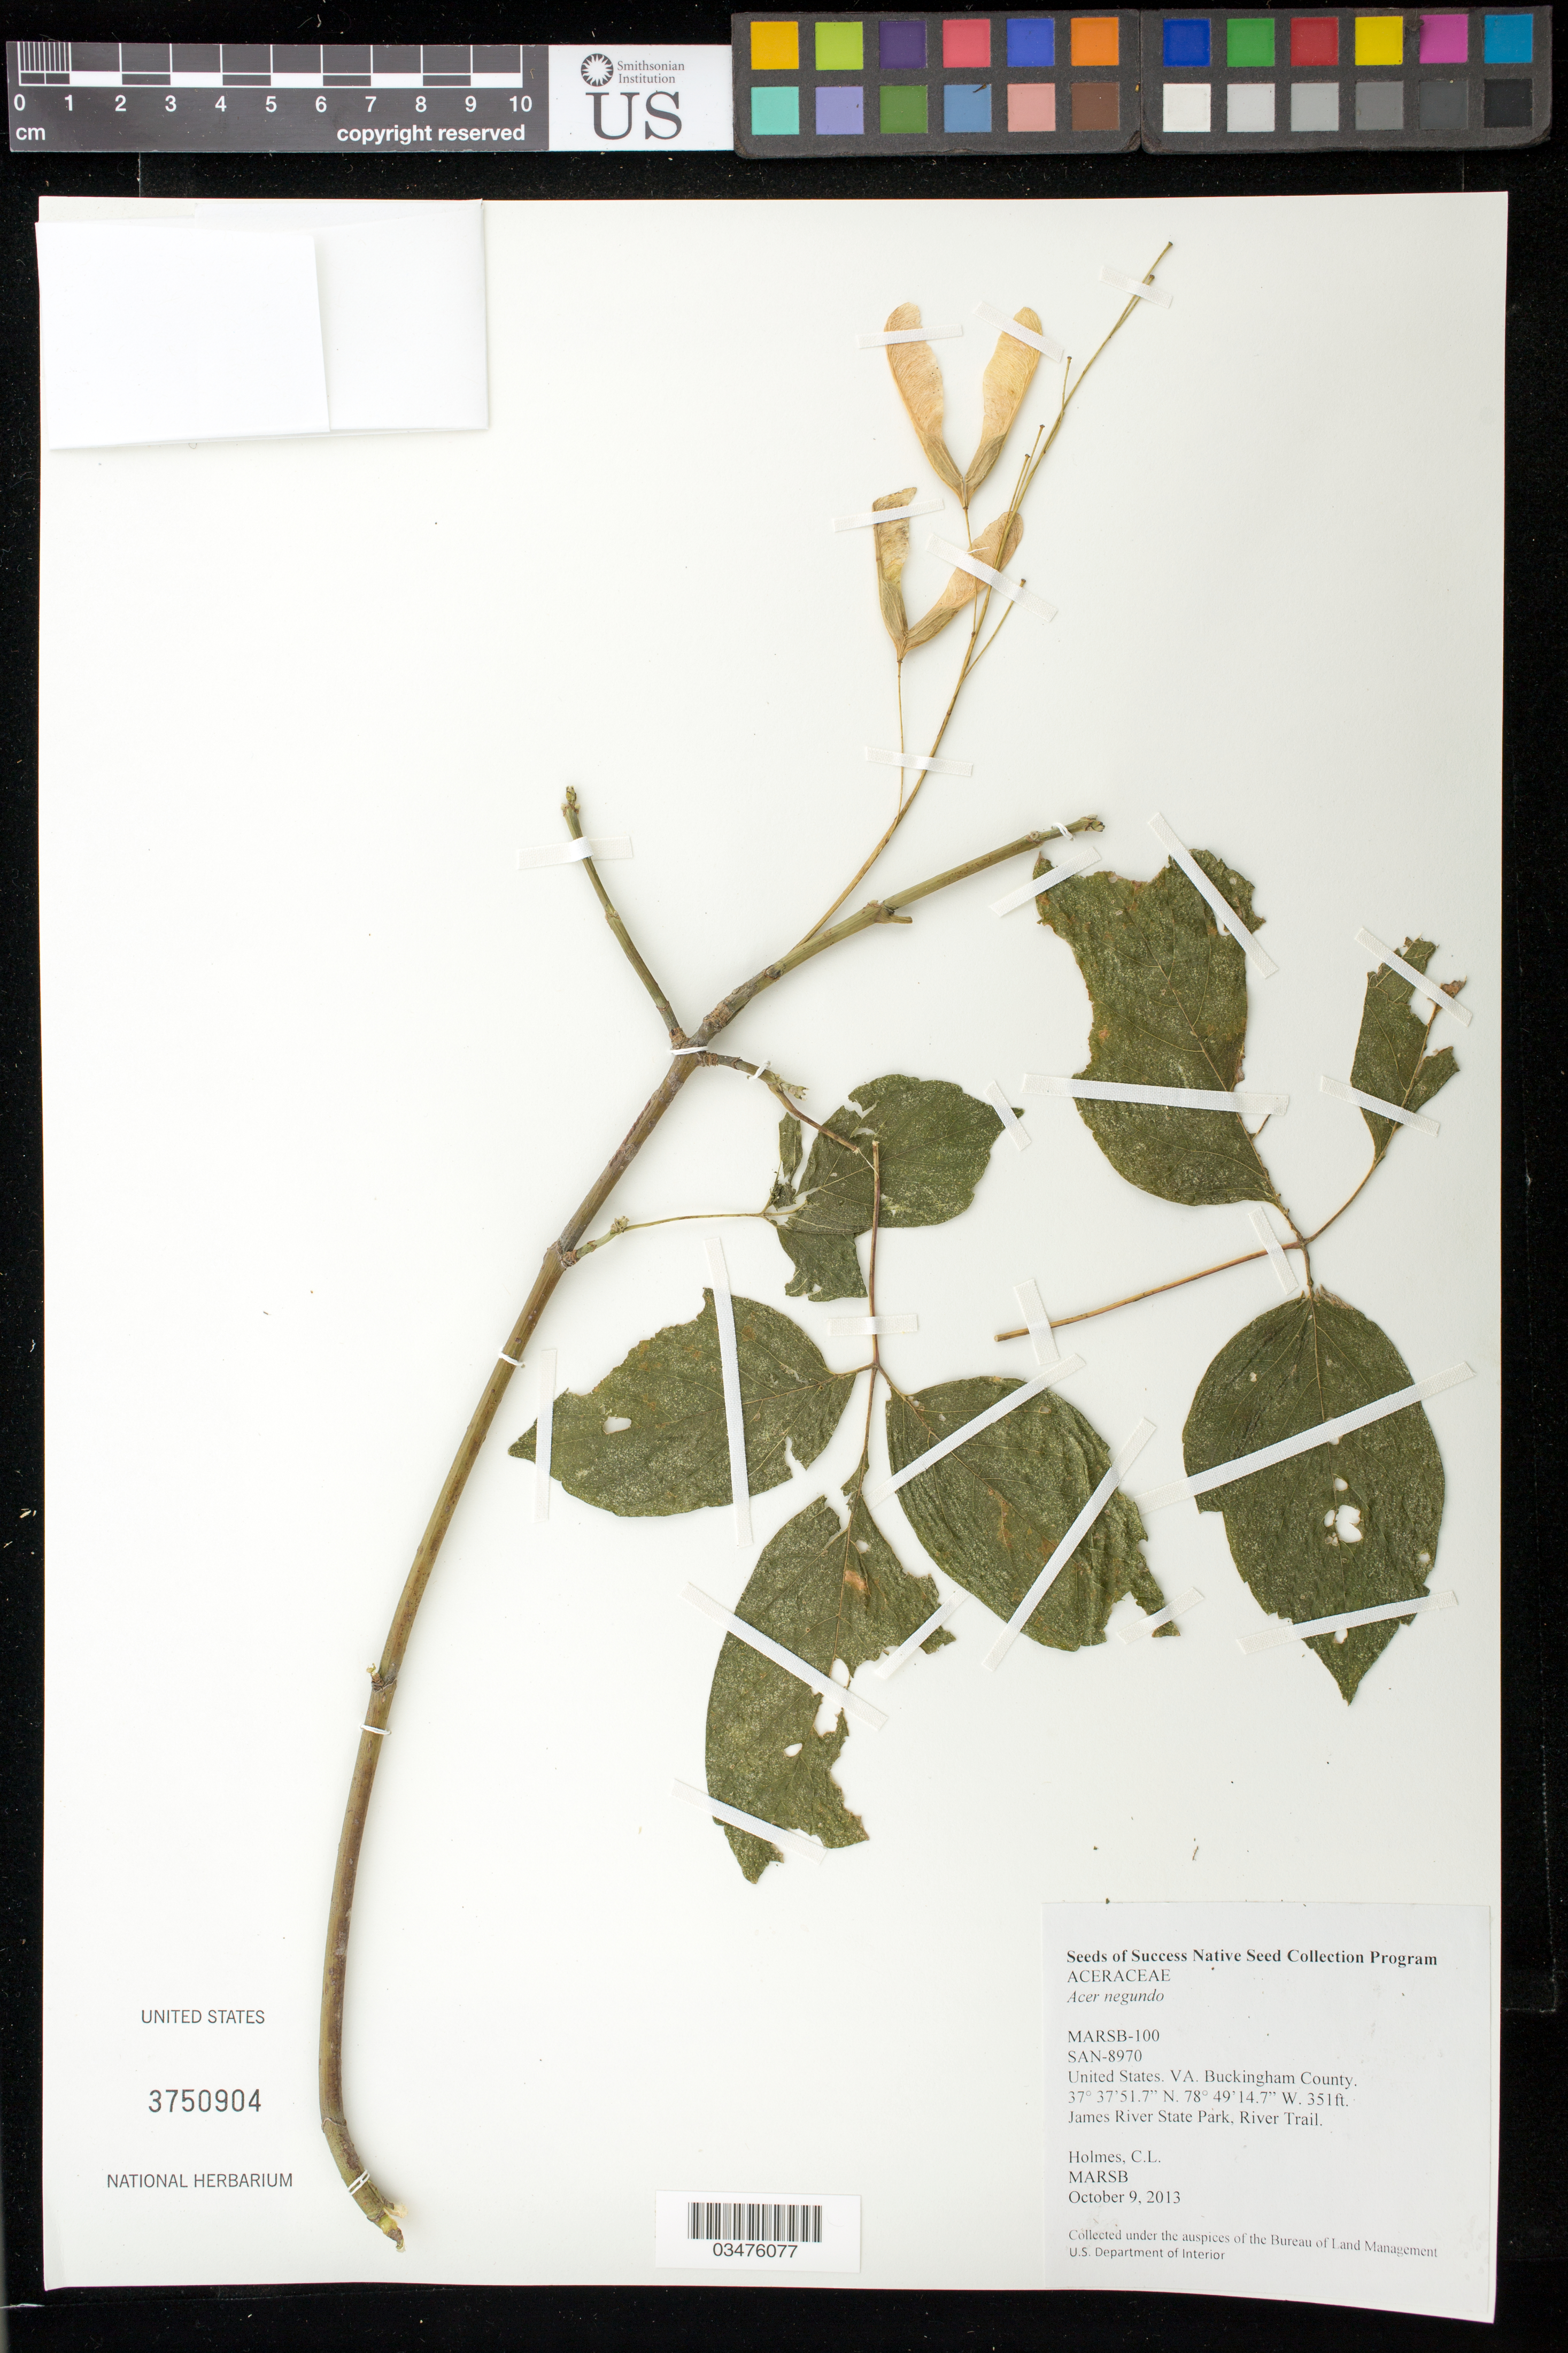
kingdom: Plantae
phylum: Tracheophyta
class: Magnoliopsida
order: Sapindales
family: Sapindaceae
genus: Acer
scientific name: Acer negundo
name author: L.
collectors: C. Holmes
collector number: MARSB-100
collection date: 2013-10-09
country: United States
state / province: Virginia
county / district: Buckingham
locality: James River State Park, River Trail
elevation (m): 107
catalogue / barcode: US 3750904